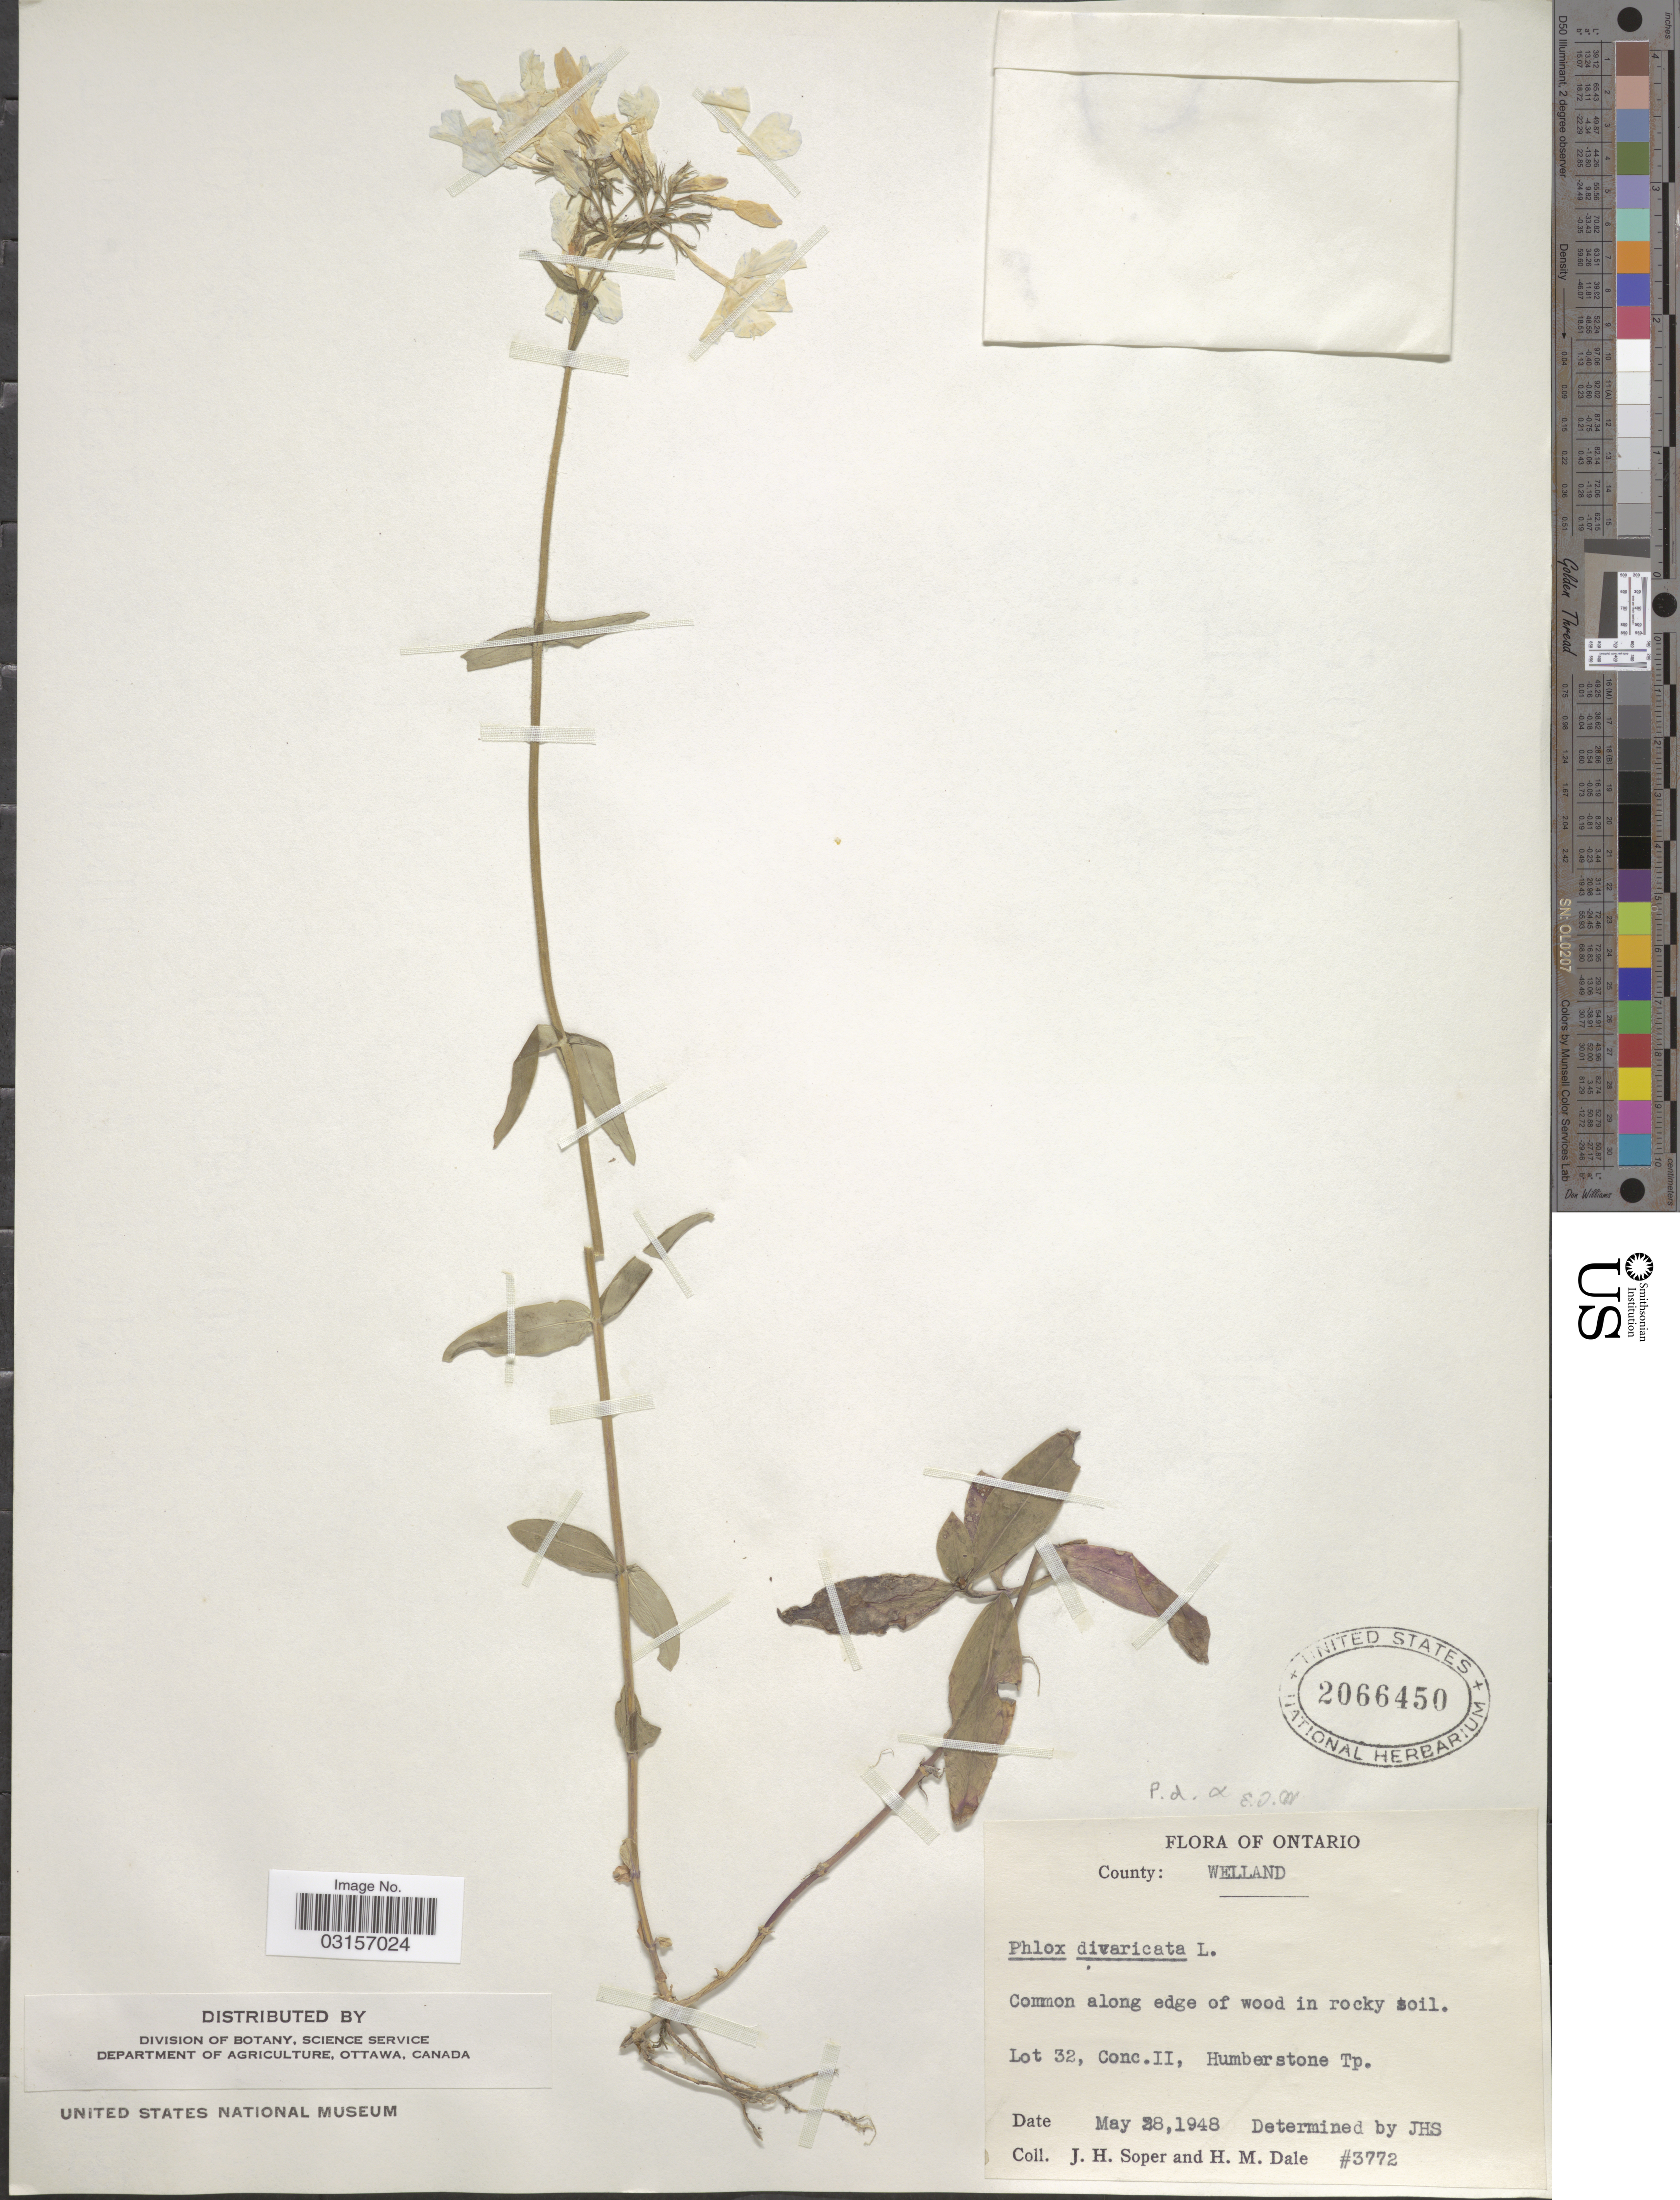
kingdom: Plantae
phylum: Tracheophyta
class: Magnoliopsida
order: Ericales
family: Polemoniaceae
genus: Phlox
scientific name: Phlox divaricata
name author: L.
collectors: J. H. Soper & H. M. Dale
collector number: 3772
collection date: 1948-05-28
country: Canada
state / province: Ontario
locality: County: Welland, Lot 32, Conc.II, Humberstone Tp.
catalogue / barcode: US 2066450